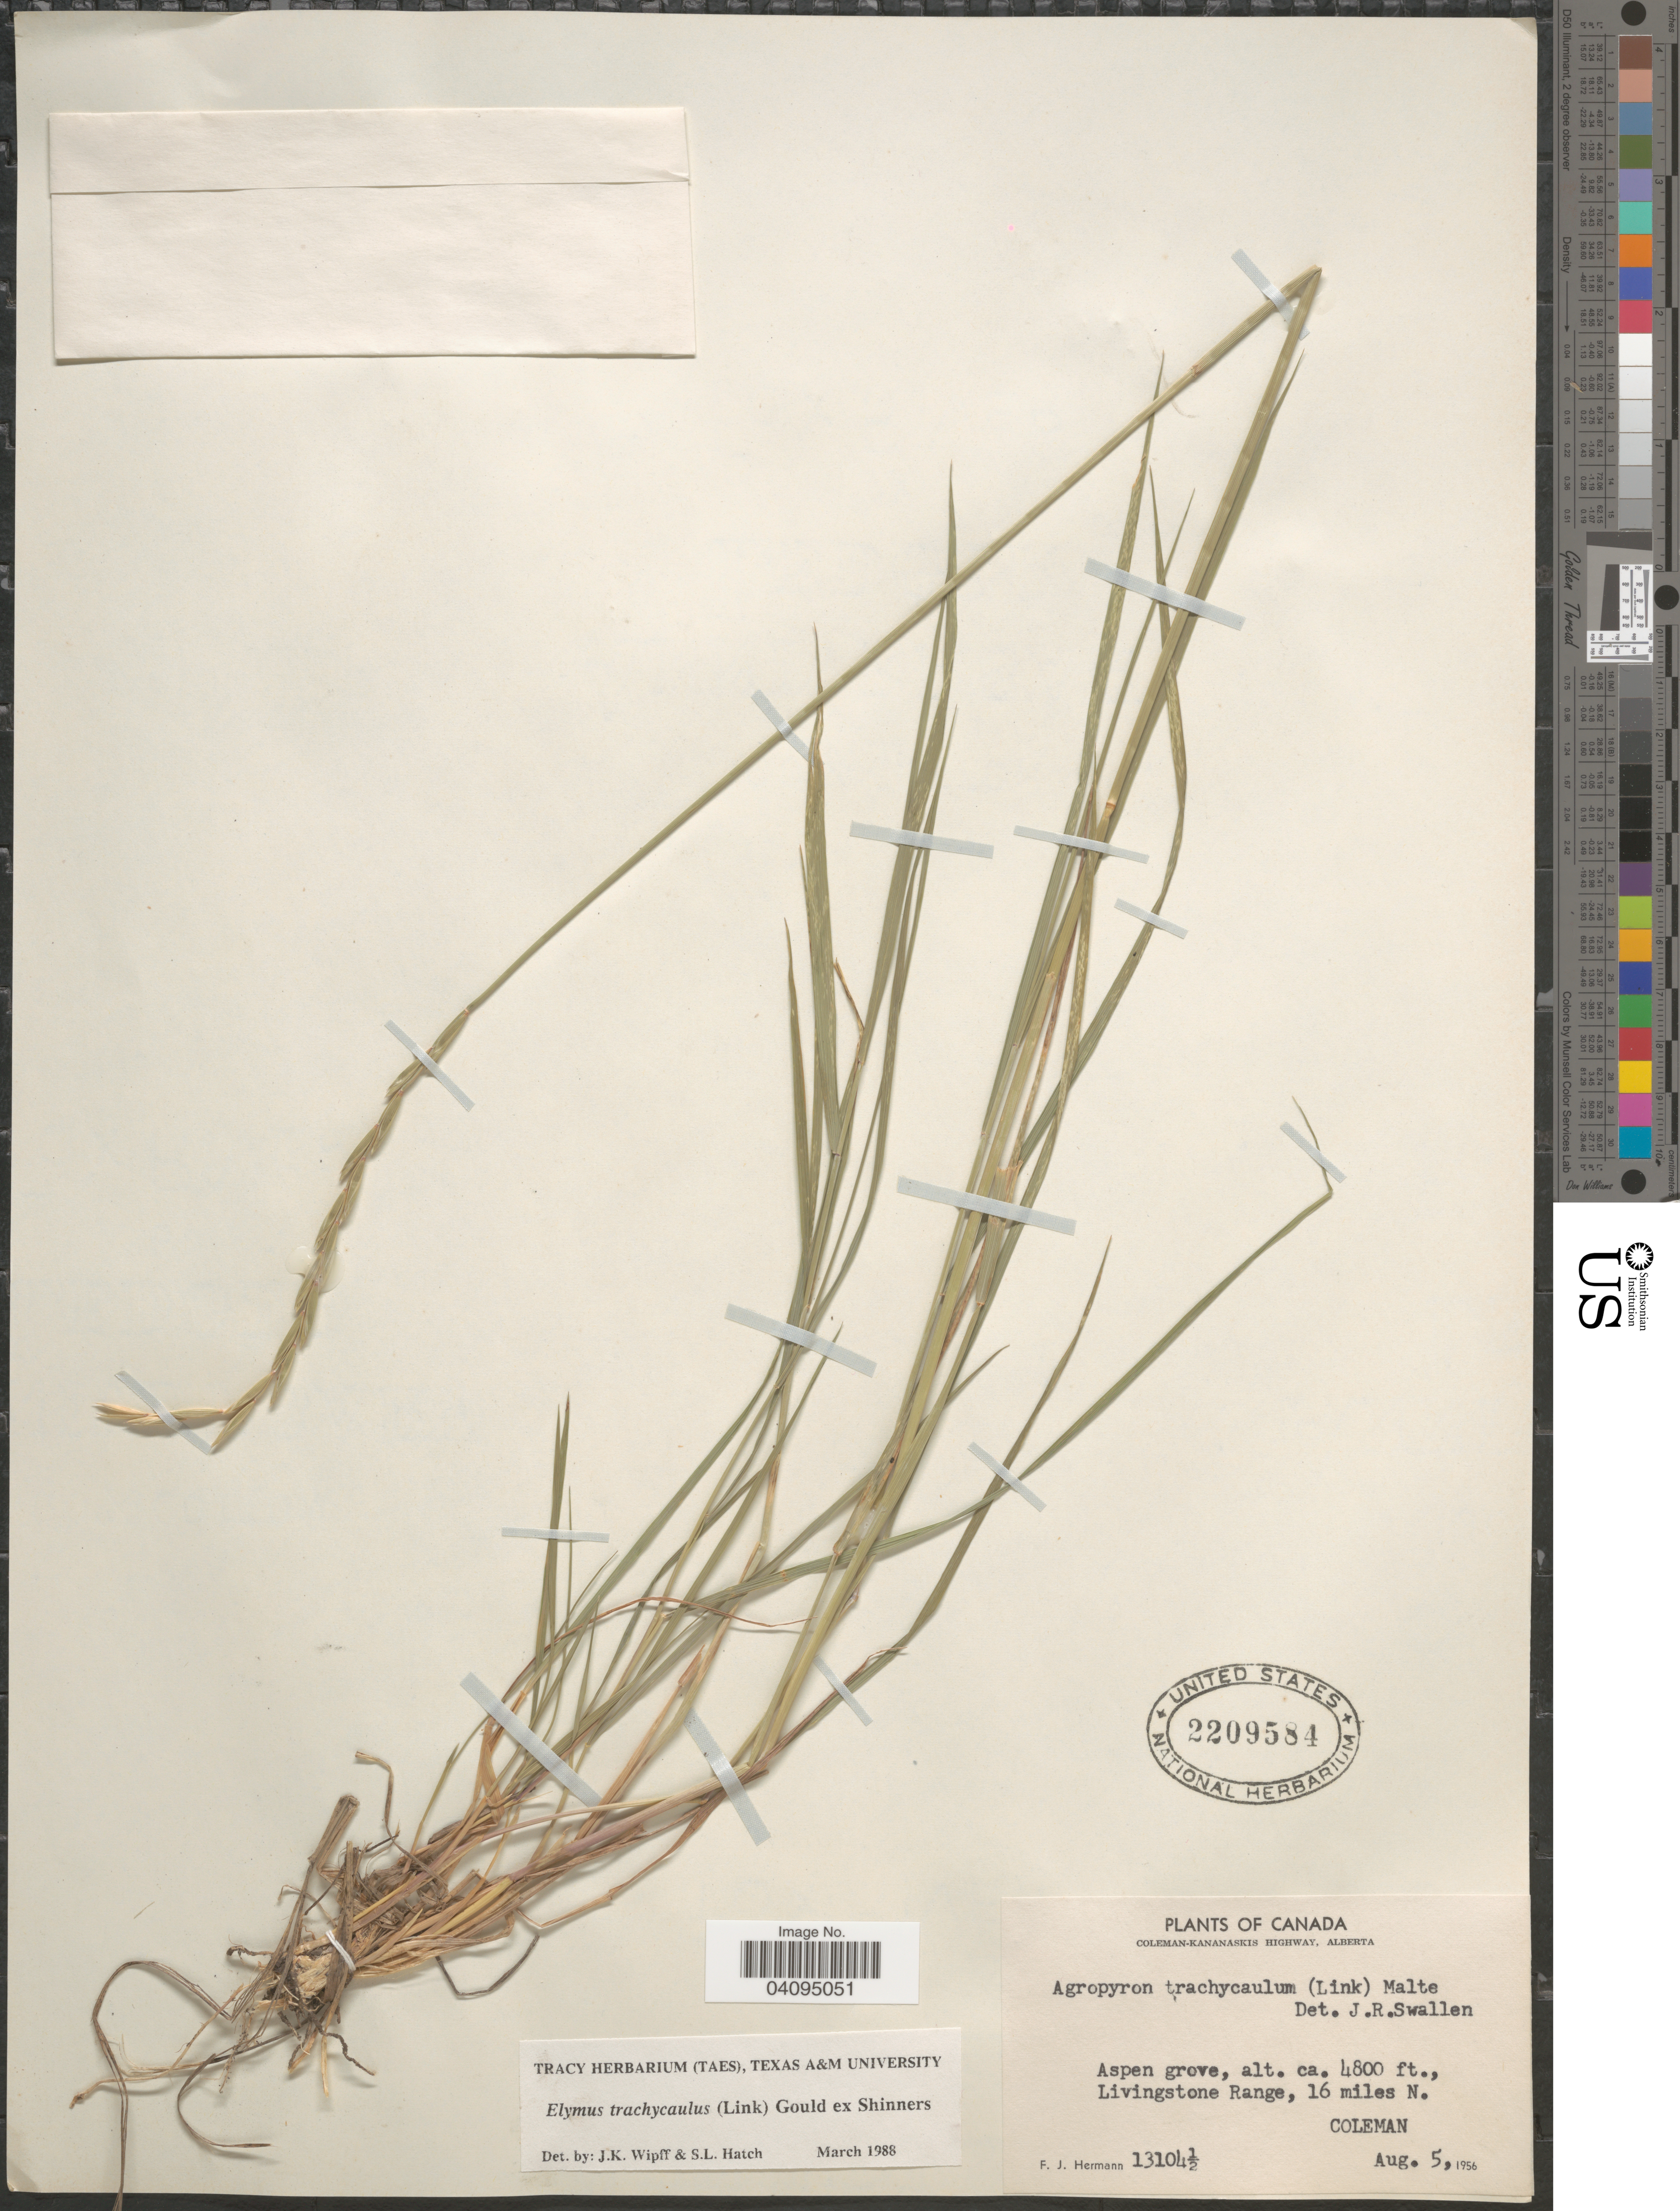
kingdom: Plantae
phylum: Tracheophyta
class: Liliopsida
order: Poales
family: Poaceae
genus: Elymus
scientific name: Elymus trachycaulus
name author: (Link) Gould ex Shinners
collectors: F. J. Hermann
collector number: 13104½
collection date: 1956-08-05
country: Canada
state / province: Alberta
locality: Coleman-Kananaskis Highway. Aspen grove, Livingstone Range, 16 miles N. Coleman.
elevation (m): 1463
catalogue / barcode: US 2209584